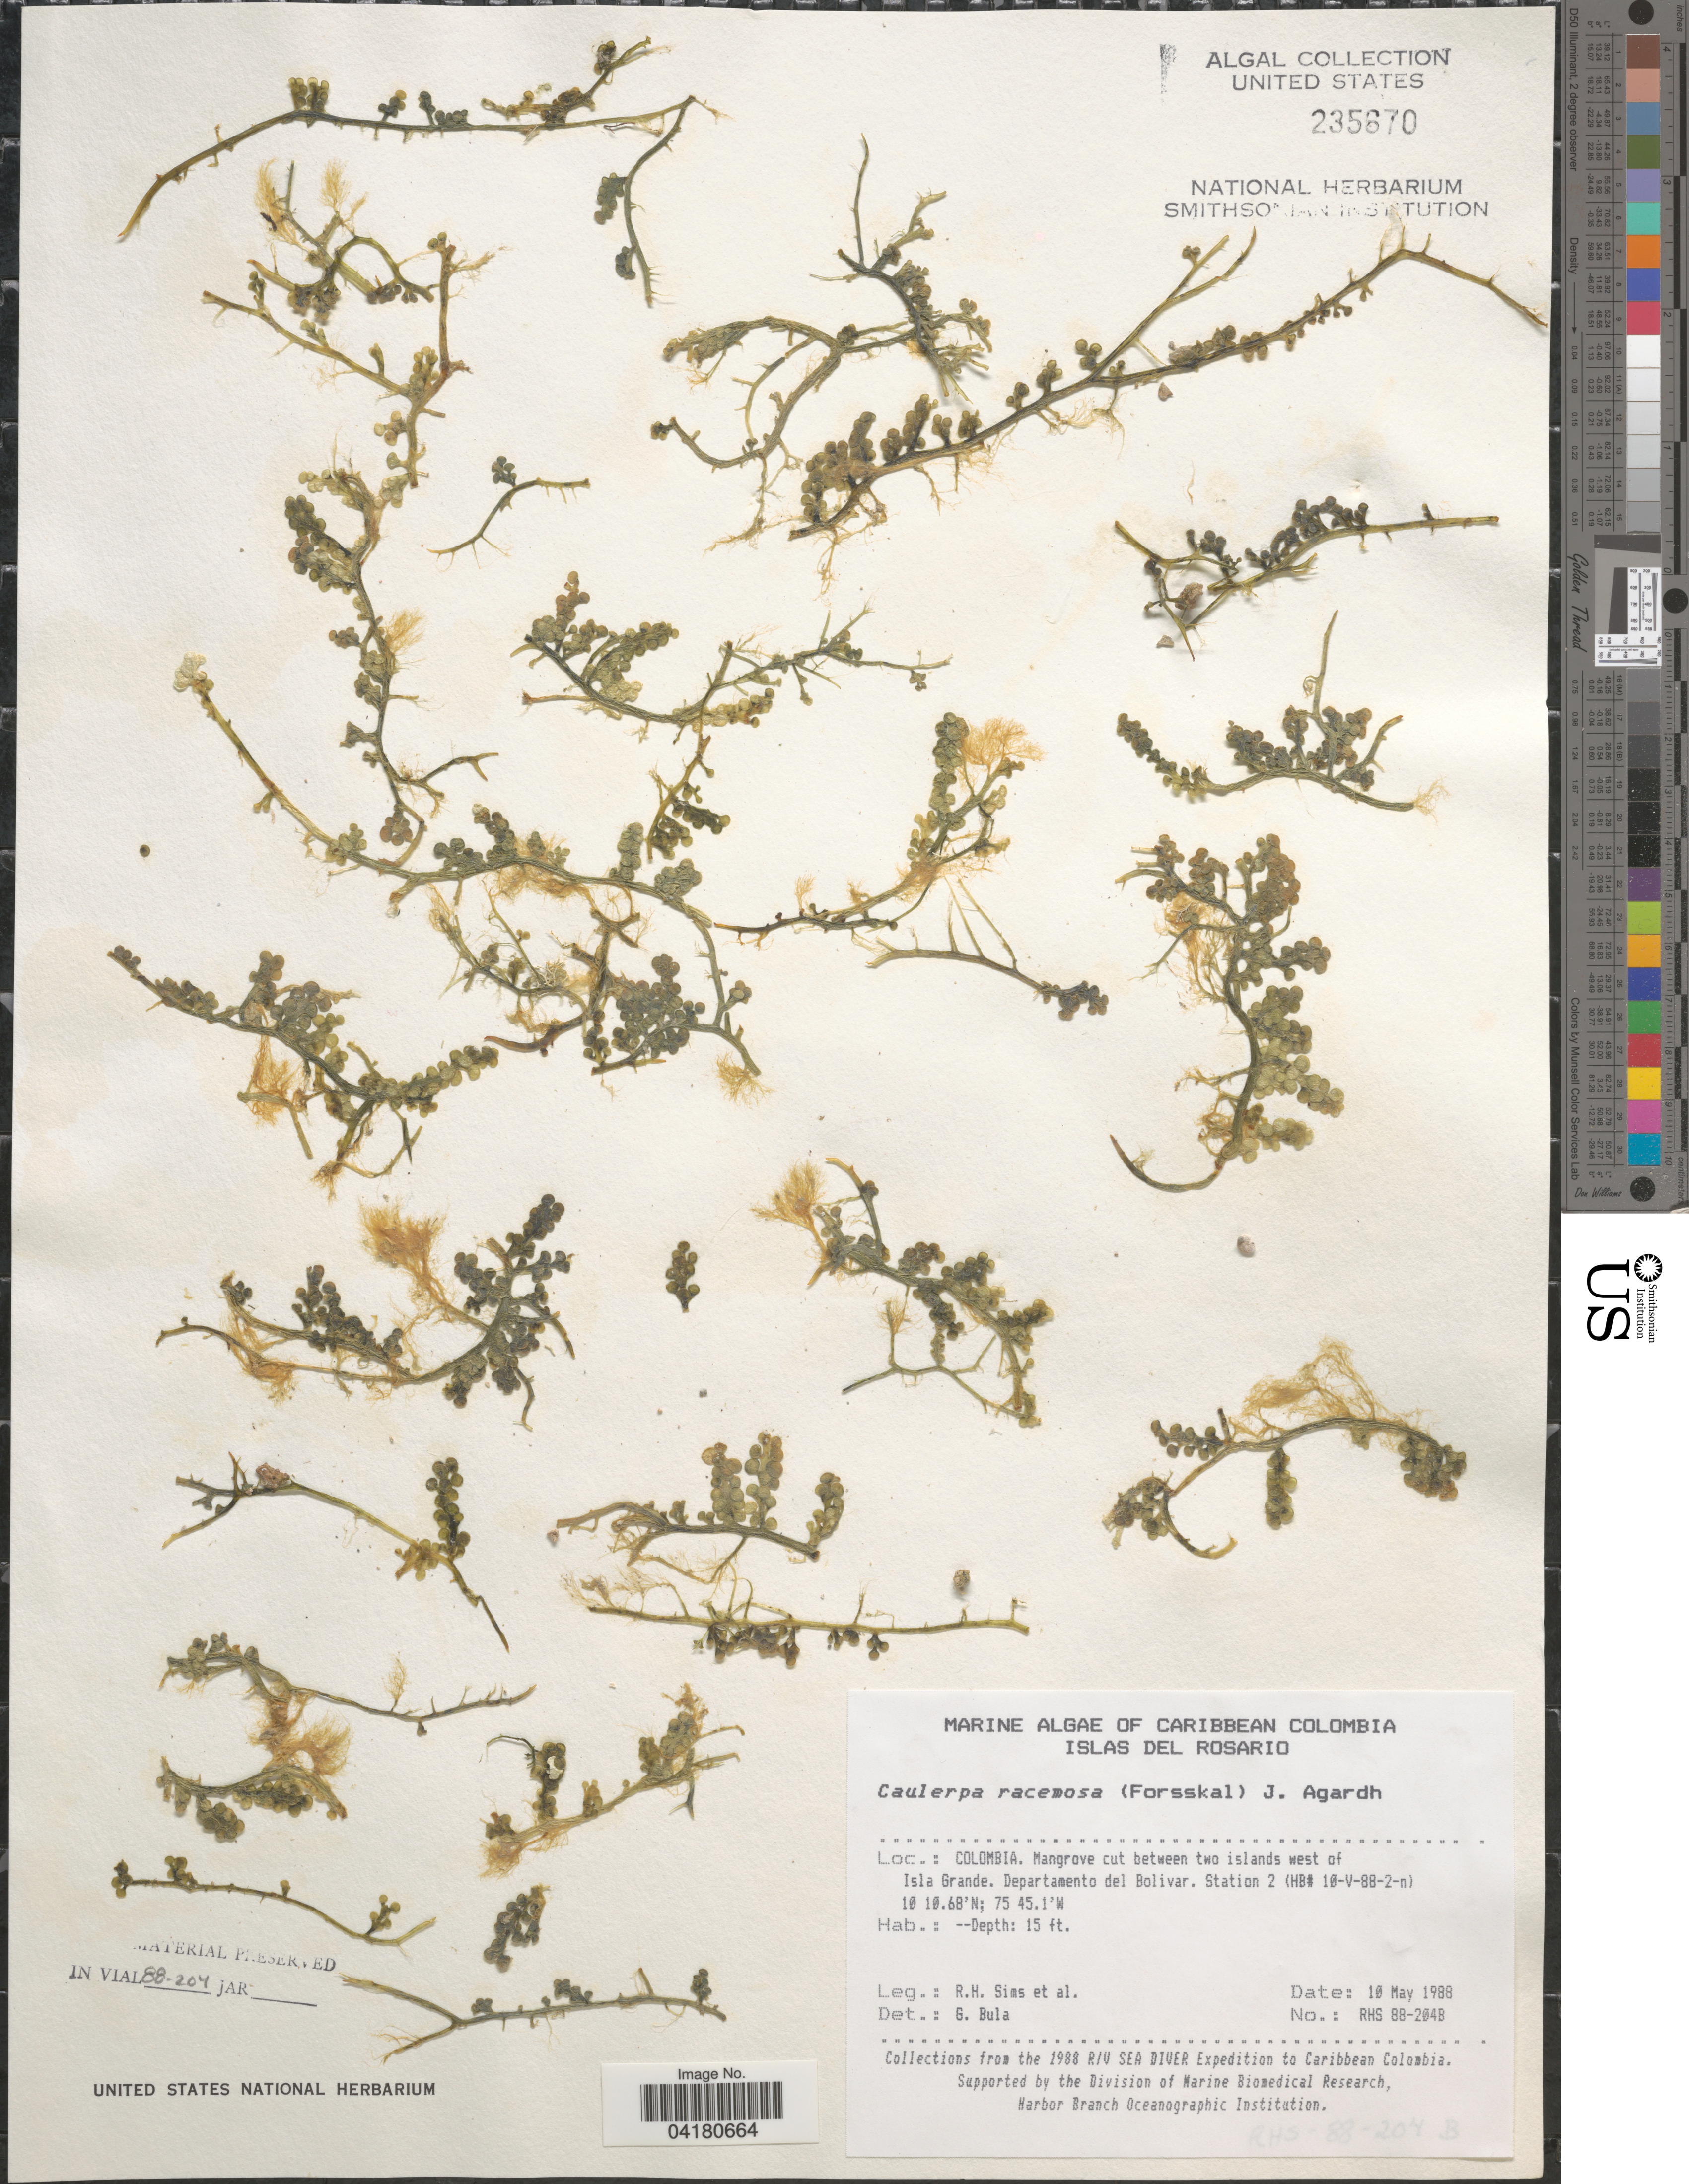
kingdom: Plantae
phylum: Chlorophyta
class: Ulvophyceae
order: Bryopsidales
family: Caulerpaceae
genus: Caulerpa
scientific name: Caulerpa racemosa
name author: (Forssk.) J. Agardh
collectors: R. H. Sims & et al.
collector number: RHS88-204B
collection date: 1988-05-10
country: Colombia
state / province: Bolívar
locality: Caribbean Colombia. Mangrove cut between two islands west of Isla Grande. Departamento del Bolivar. Station 2 (HB# 10-V-88-2-n). The 1988 R/V Sea Diver Expedition to Caribbean Colombia.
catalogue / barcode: US 235670